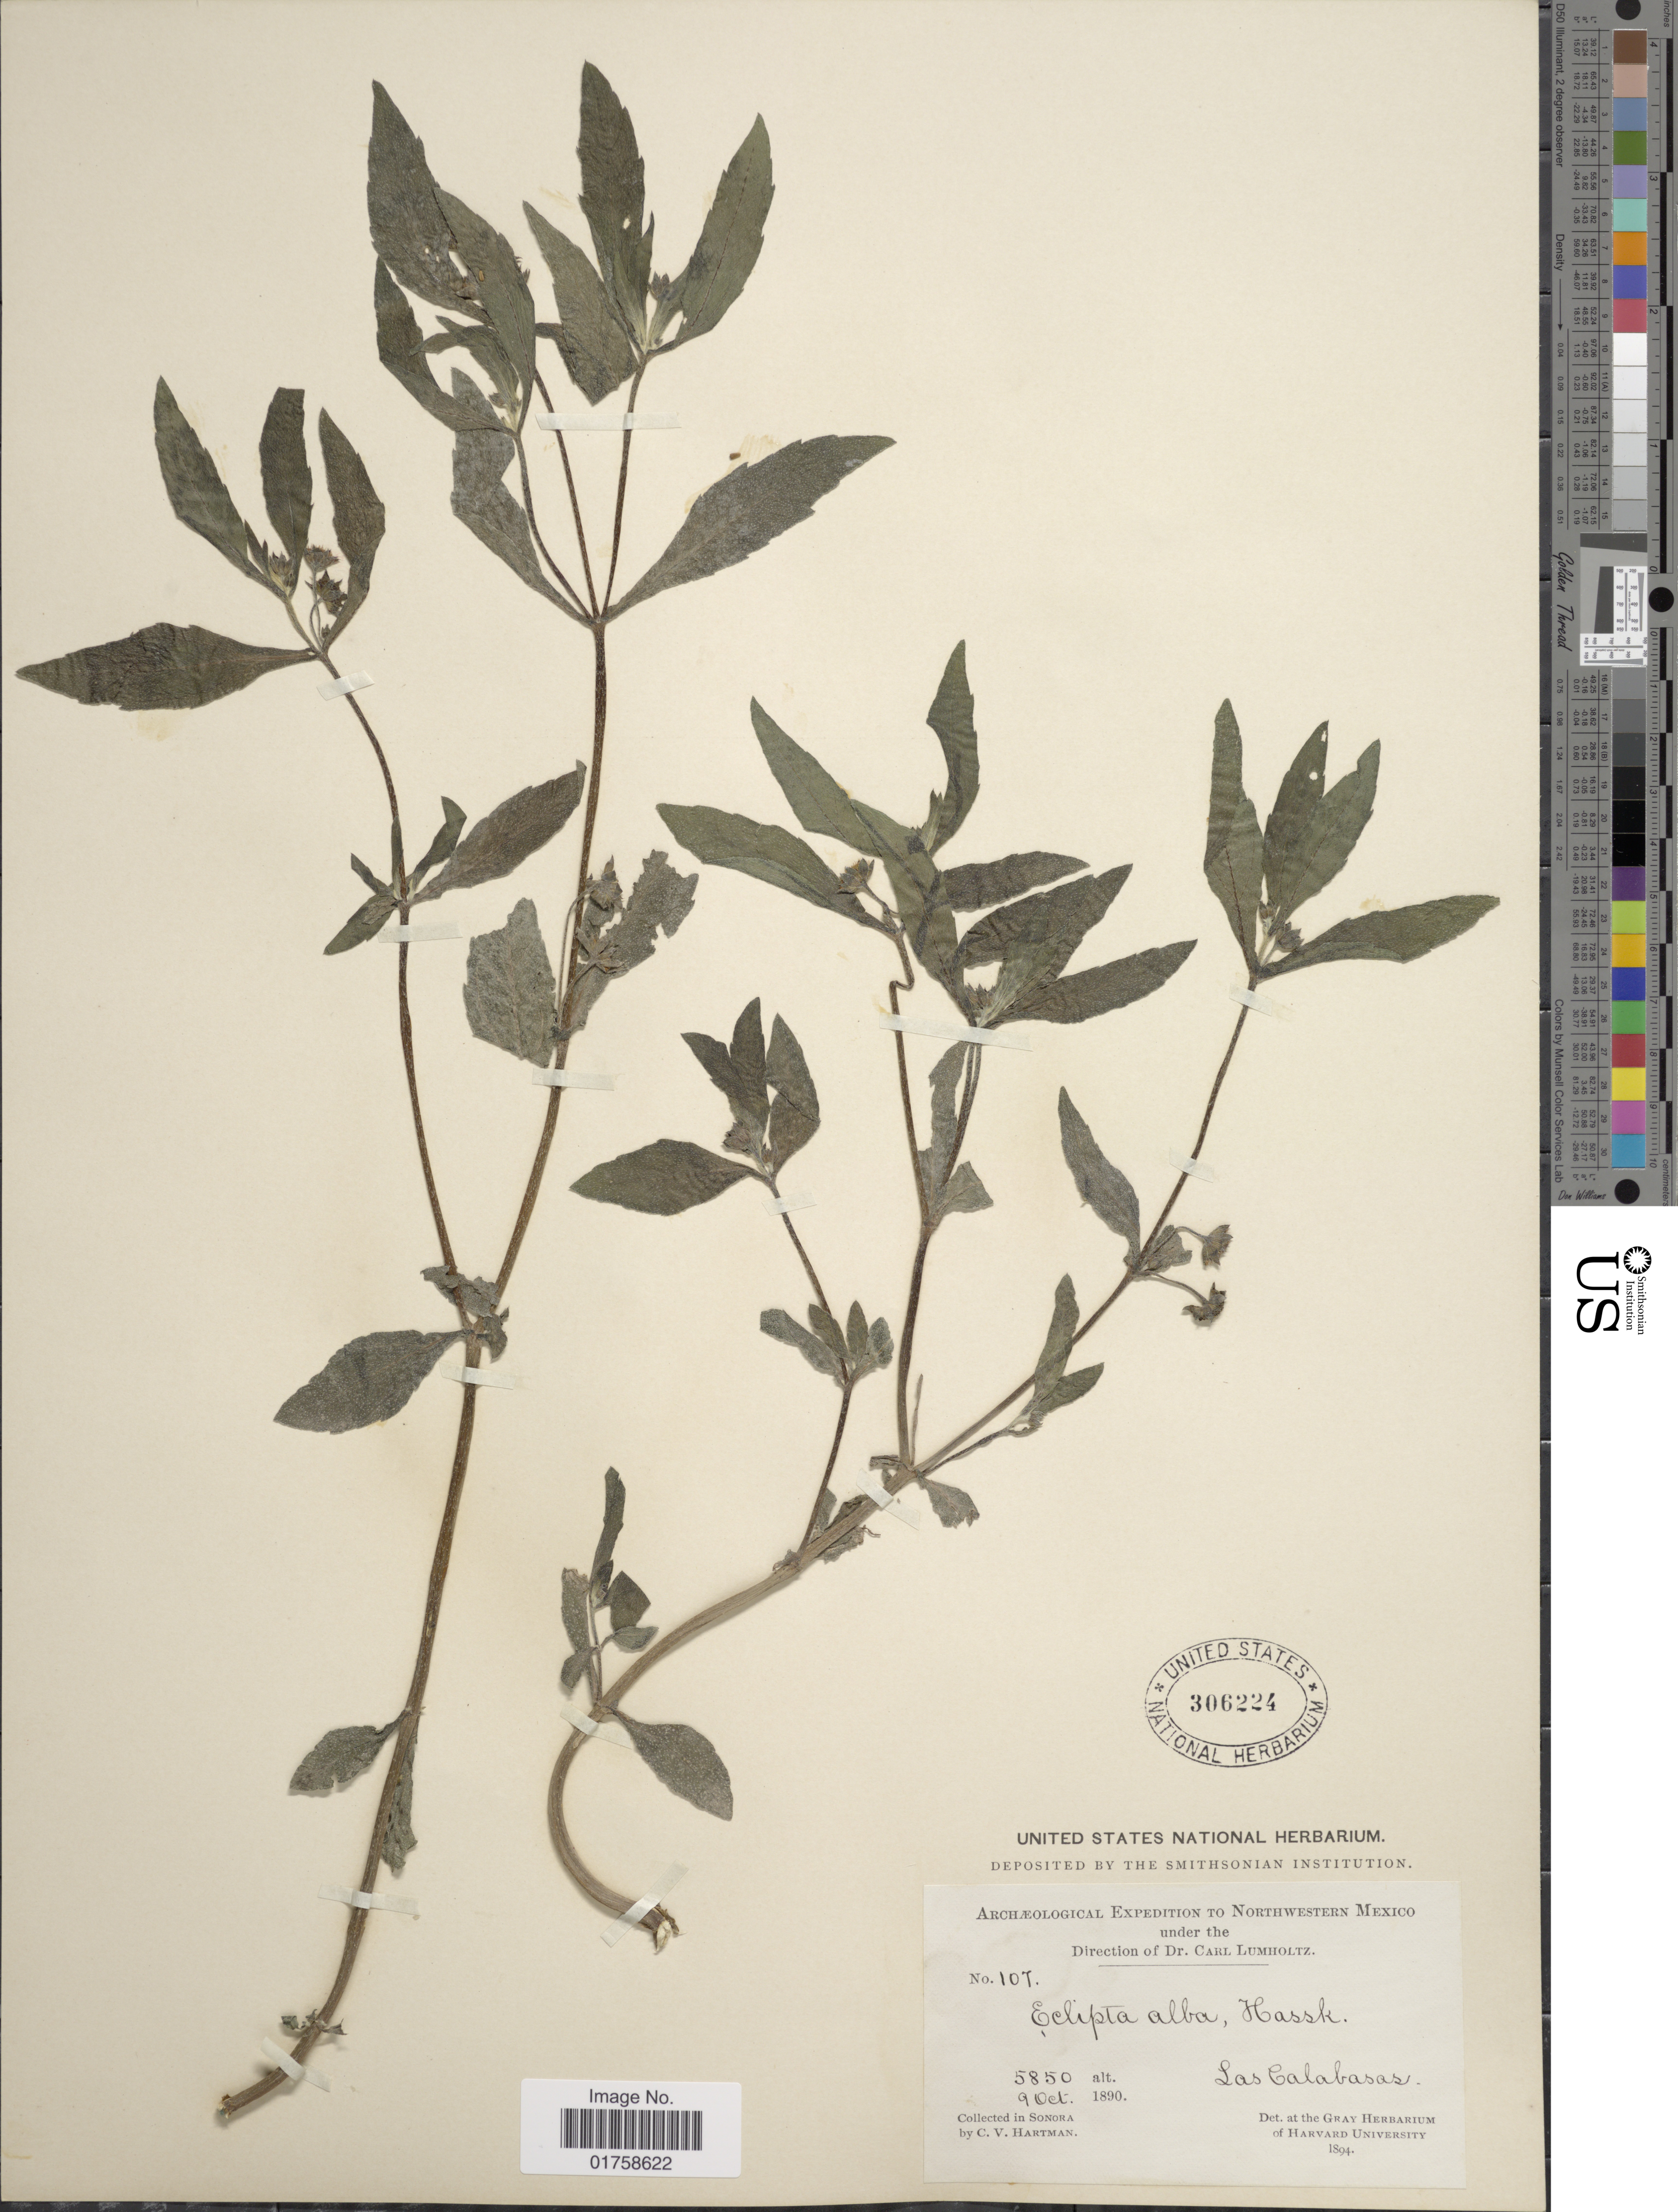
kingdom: Plantae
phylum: Tracheophyta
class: Magnoliopsida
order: Asterales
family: Asteraceae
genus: Eclipta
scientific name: Eclipta alba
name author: (L.) Hassk.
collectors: C. V. Hartman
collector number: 107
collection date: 1890-10-09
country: Mexico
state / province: Sonora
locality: Sonora. Las Calabasas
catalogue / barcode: US 306224